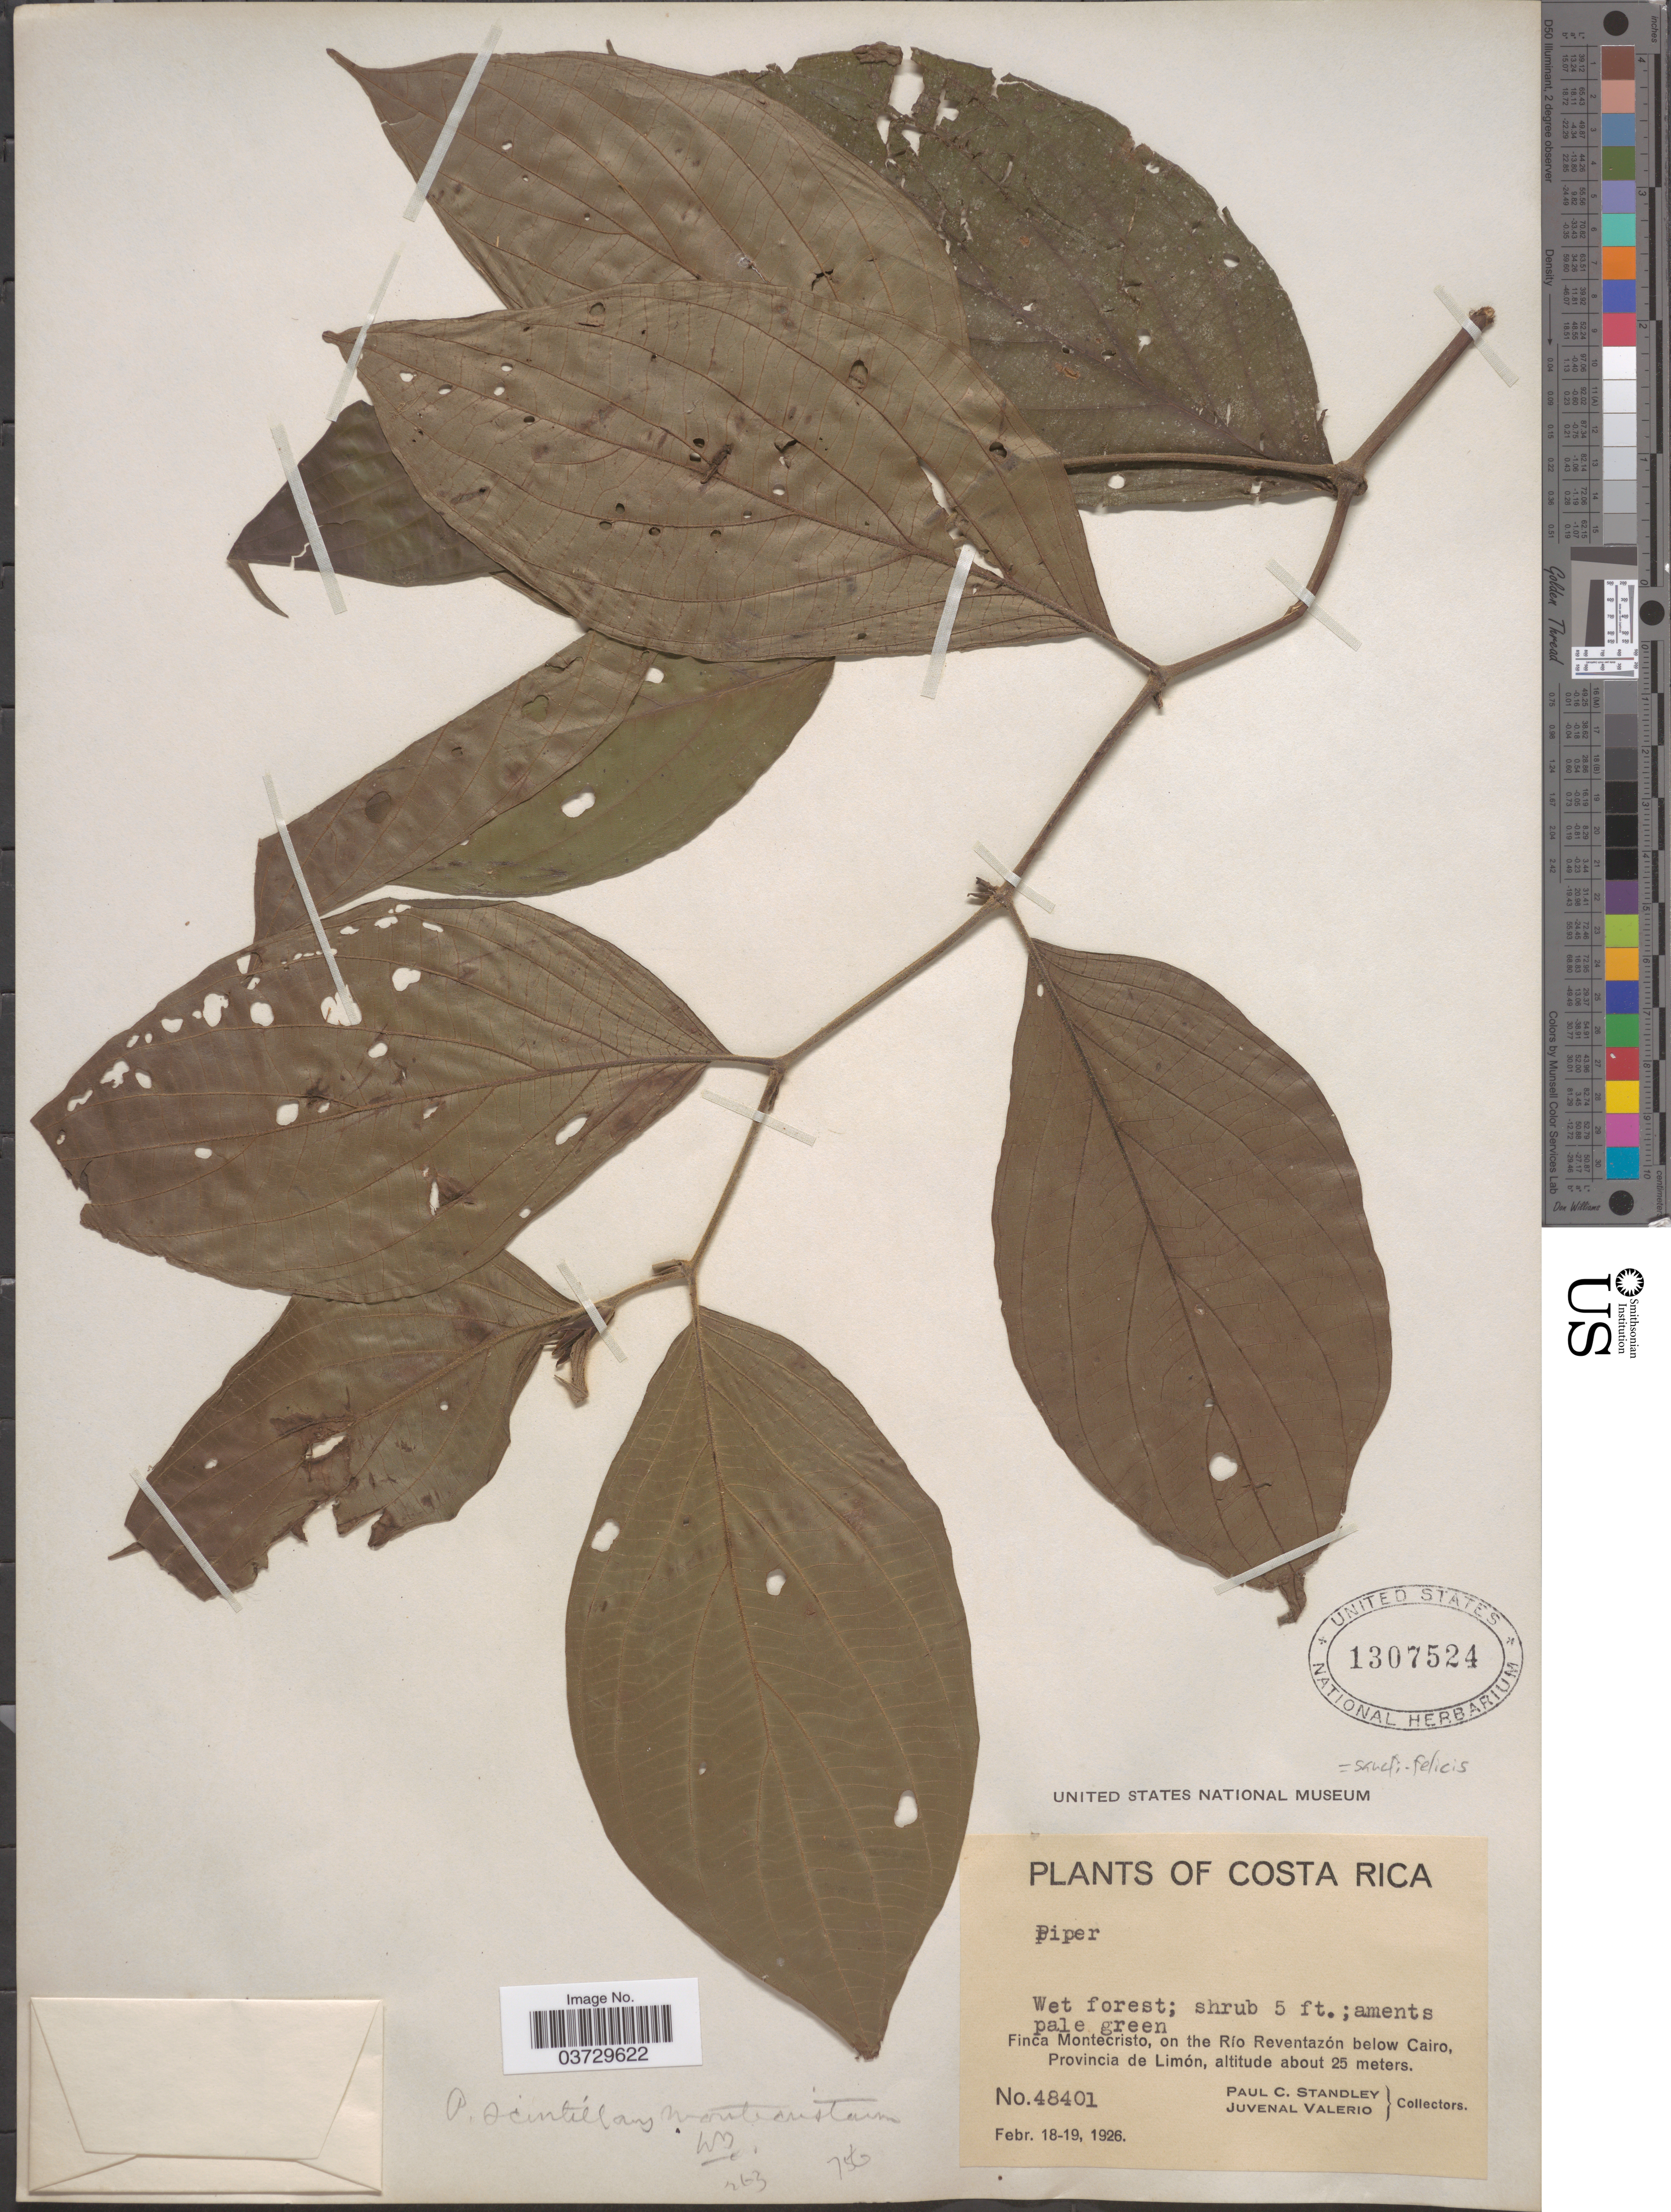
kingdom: Plantae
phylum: Tracheophyta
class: Magnoliopsida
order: Piperales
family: Piperaceae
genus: Piper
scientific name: Piper sancti-felicis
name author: Trel.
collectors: P. C. Standley & J. Valerio R.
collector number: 48401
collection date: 1926-02-18/1926-02-19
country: Costa Rica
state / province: Limón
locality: Finca Montecristo, on the Río Reventazón below Cairo.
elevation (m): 25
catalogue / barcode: US 1307524